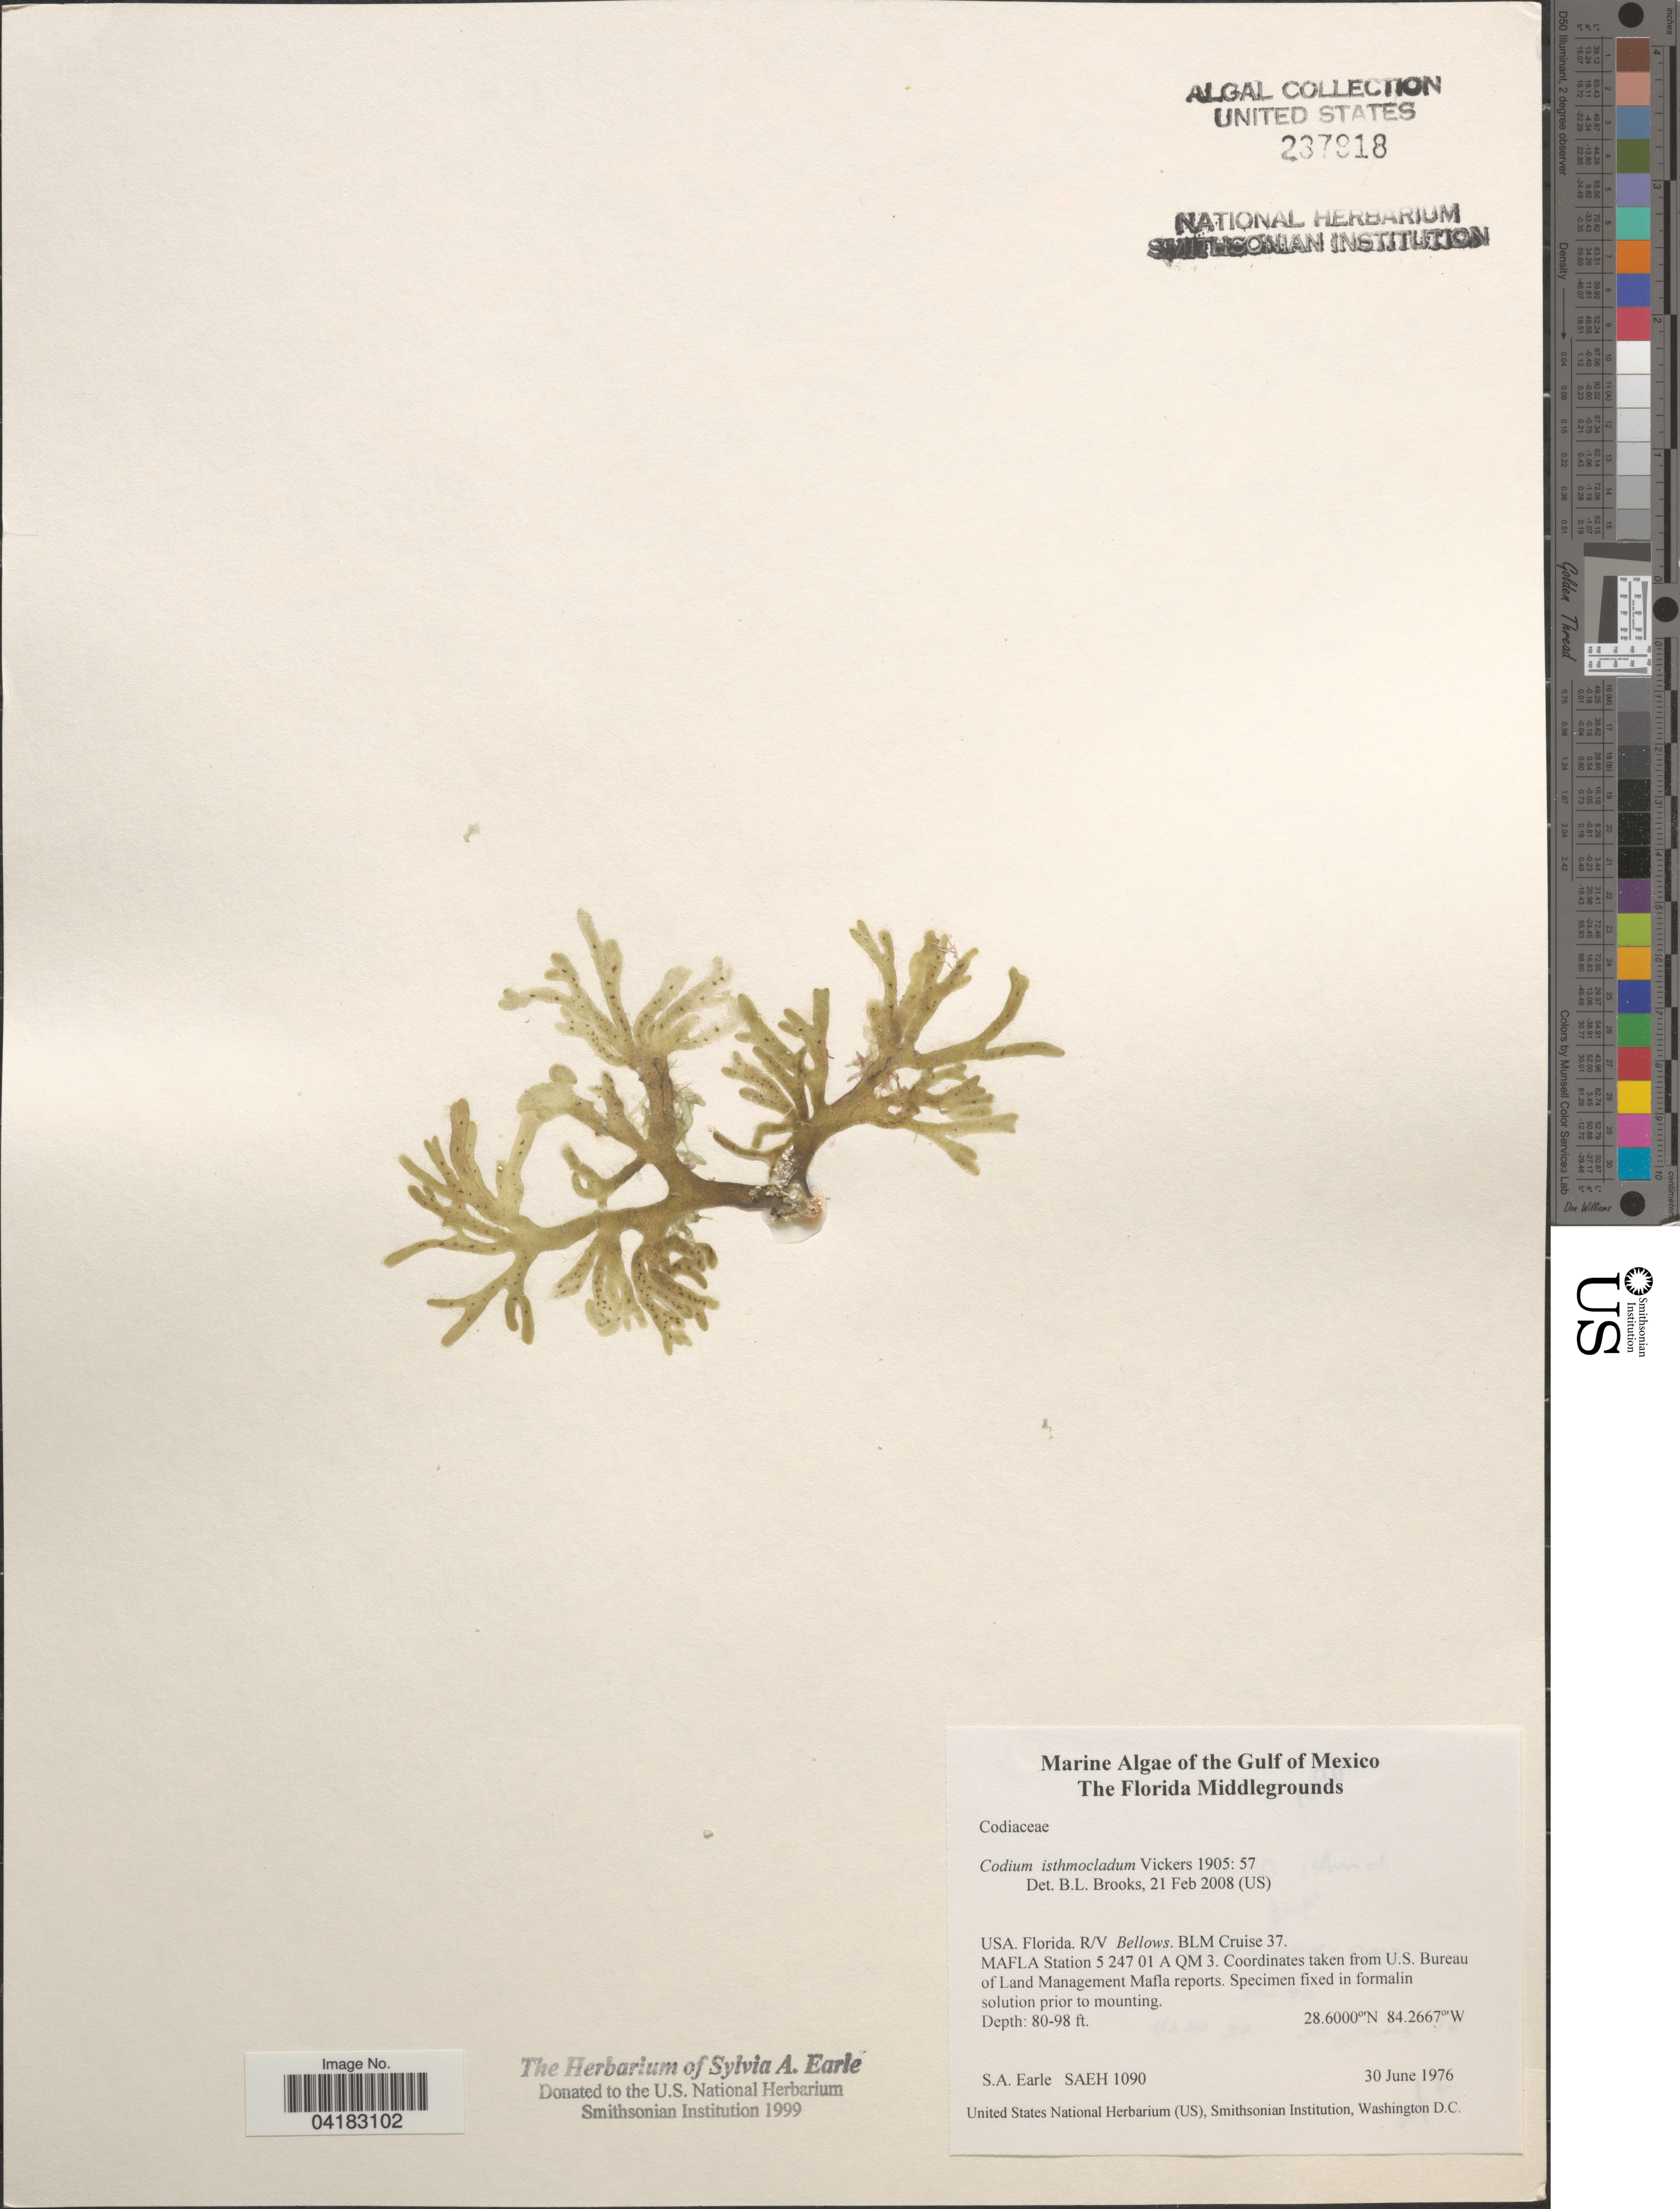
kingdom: Plantae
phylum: Chlorophyta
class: Ulvophyceae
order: Bryopsidales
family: Codiaceae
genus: Codium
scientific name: Codium isthmocladum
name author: Vickers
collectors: S. A. Earle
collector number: SAEH1090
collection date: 1976-06-30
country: United States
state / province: Florida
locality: Gulf of Mexico. The Florida Middlegrounds. R/V Bellows. BLM Cruise 37. MAFLA Station 5 247 01 A QM 3.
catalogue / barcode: US 237918